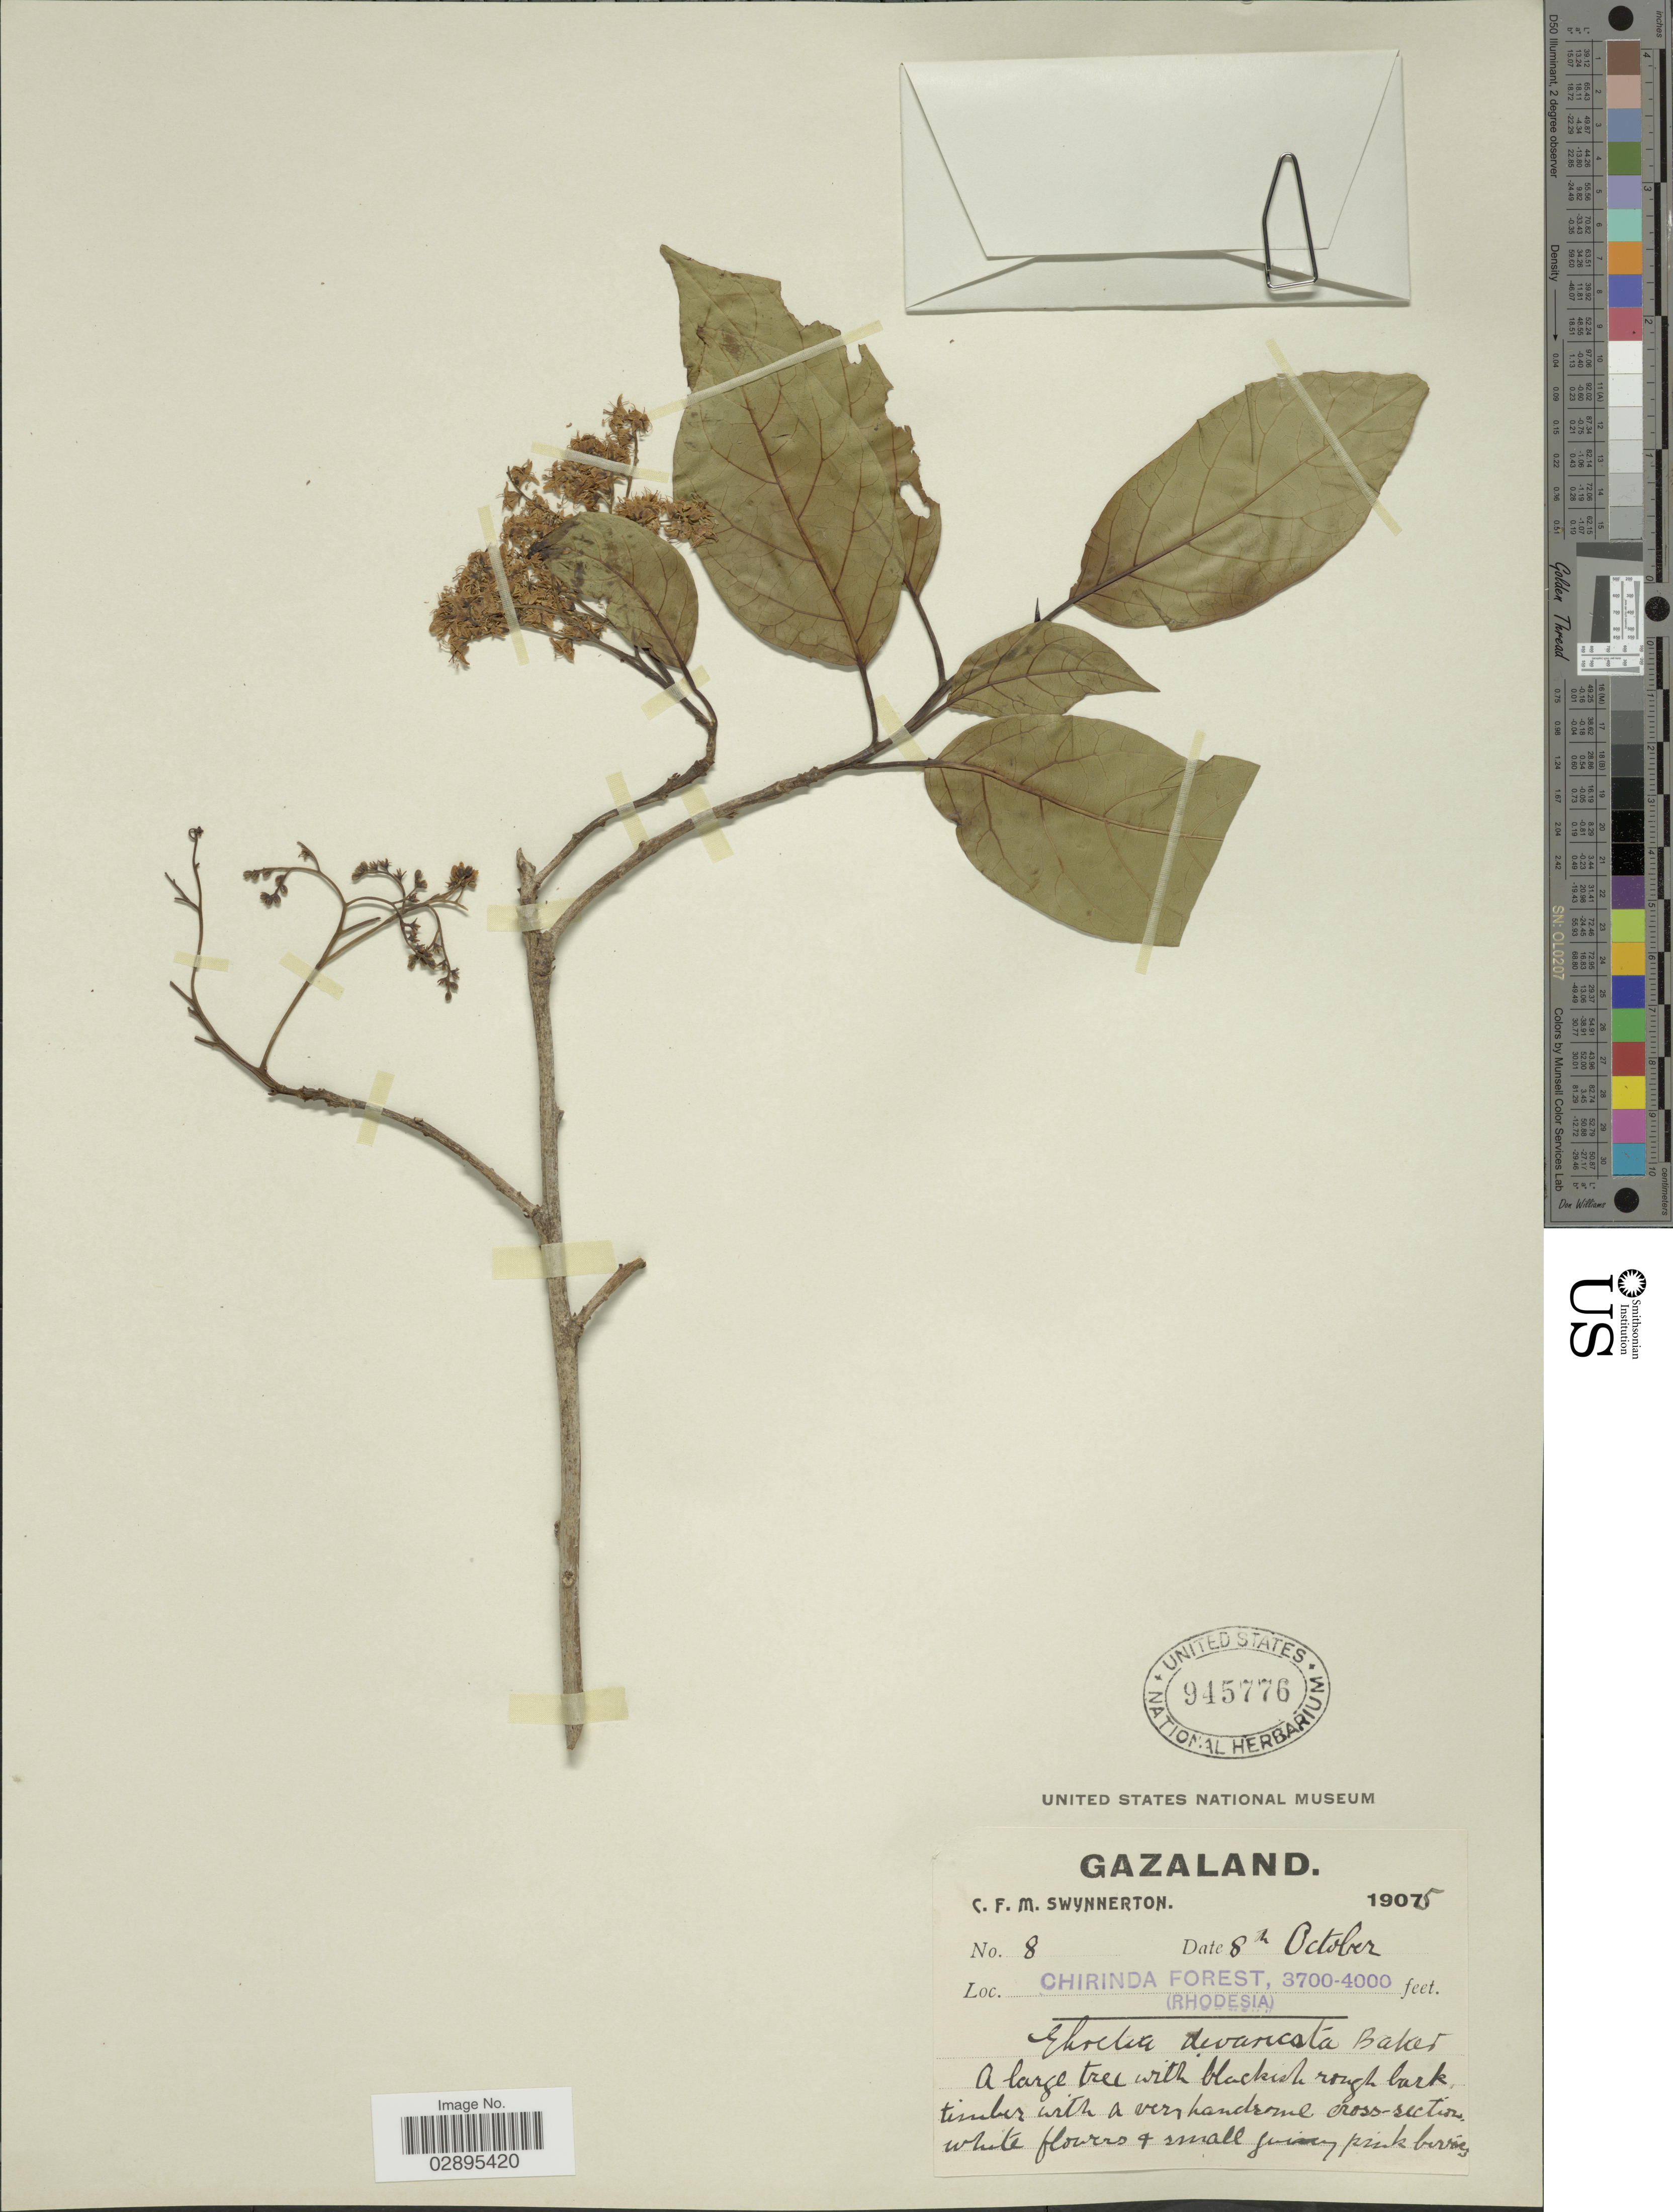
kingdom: Plantae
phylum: Tracheophyta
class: Magnoliopsida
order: Boraginales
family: Ehretiaceae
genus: Ehretia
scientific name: Ehretia divaricata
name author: DC.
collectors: C. Swynnerton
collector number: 8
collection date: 1905-10-08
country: Zimbabwe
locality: Gazaland. Chirinda Forest, (Rhodesia).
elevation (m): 1128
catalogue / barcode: US 945776